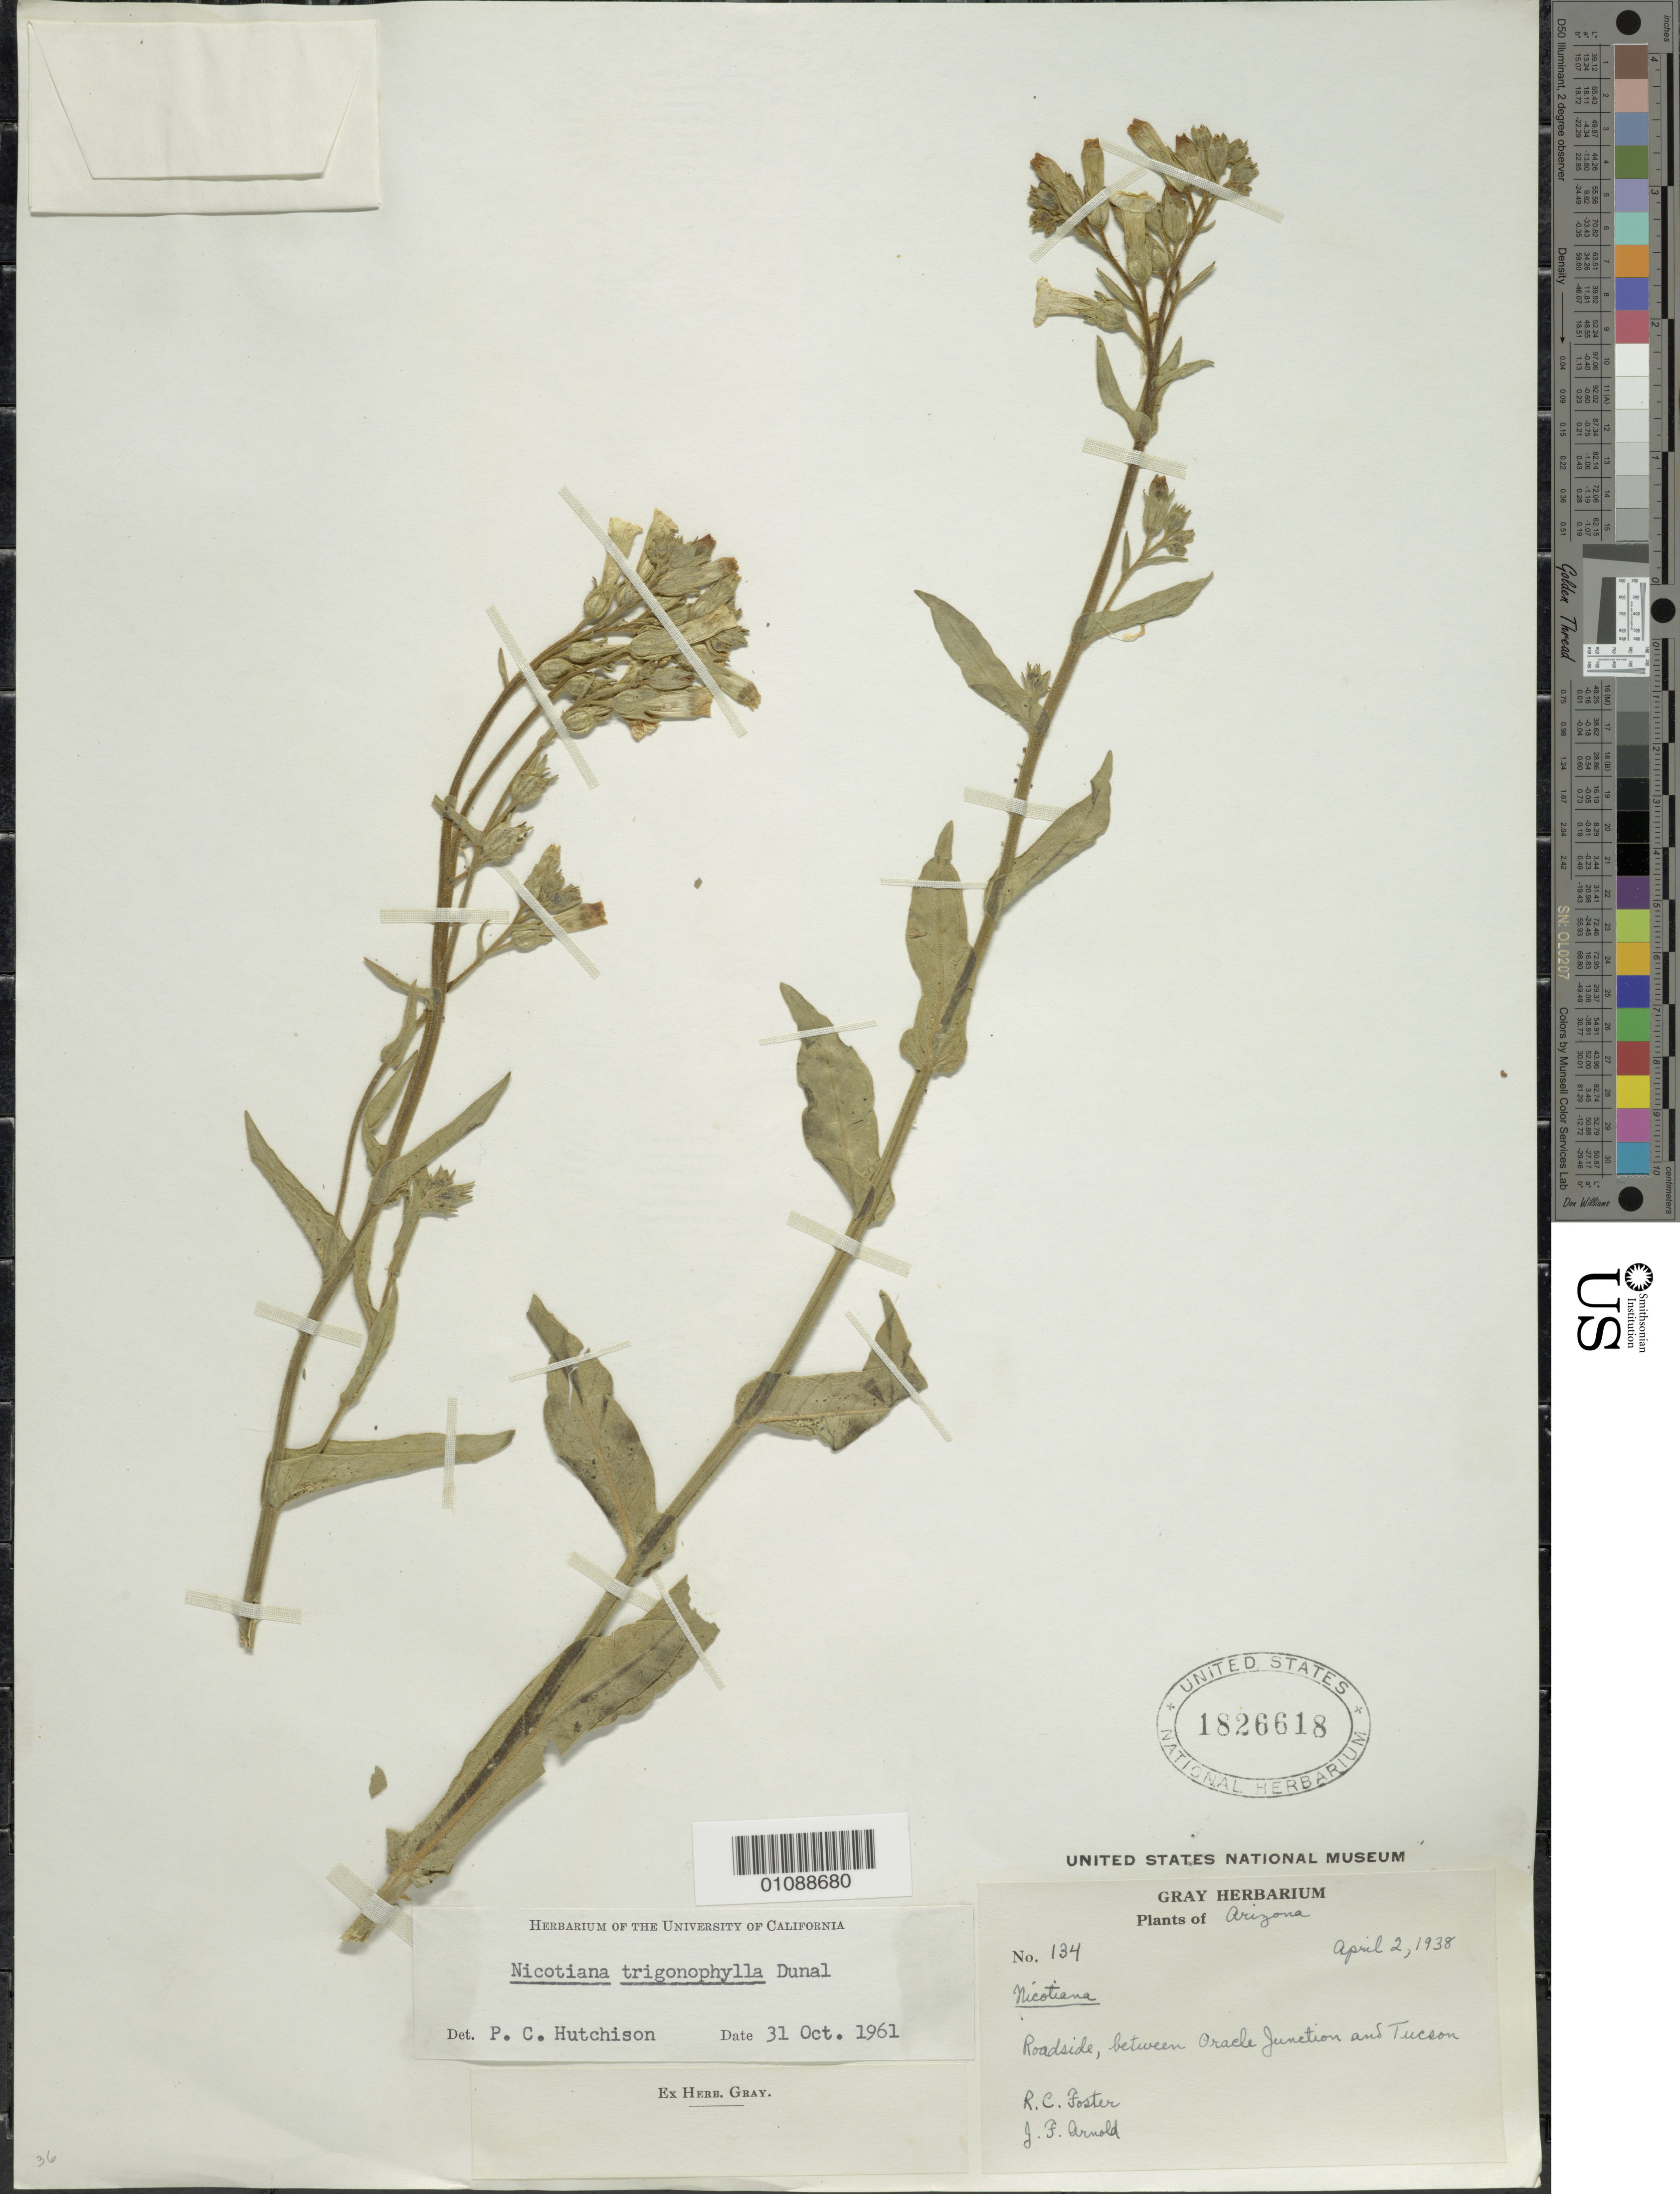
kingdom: Plantae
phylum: Tracheophyta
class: Magnoliopsida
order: Solanales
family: Solanaceae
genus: Nicotiana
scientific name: Nicotiana trigonophylla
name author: Dunal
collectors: R. C. Foster & J. F. Arnold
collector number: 134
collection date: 1938-04-02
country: United States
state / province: Arizona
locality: Roadside, between Oracle Junction and Tucson.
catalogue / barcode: US 1826618